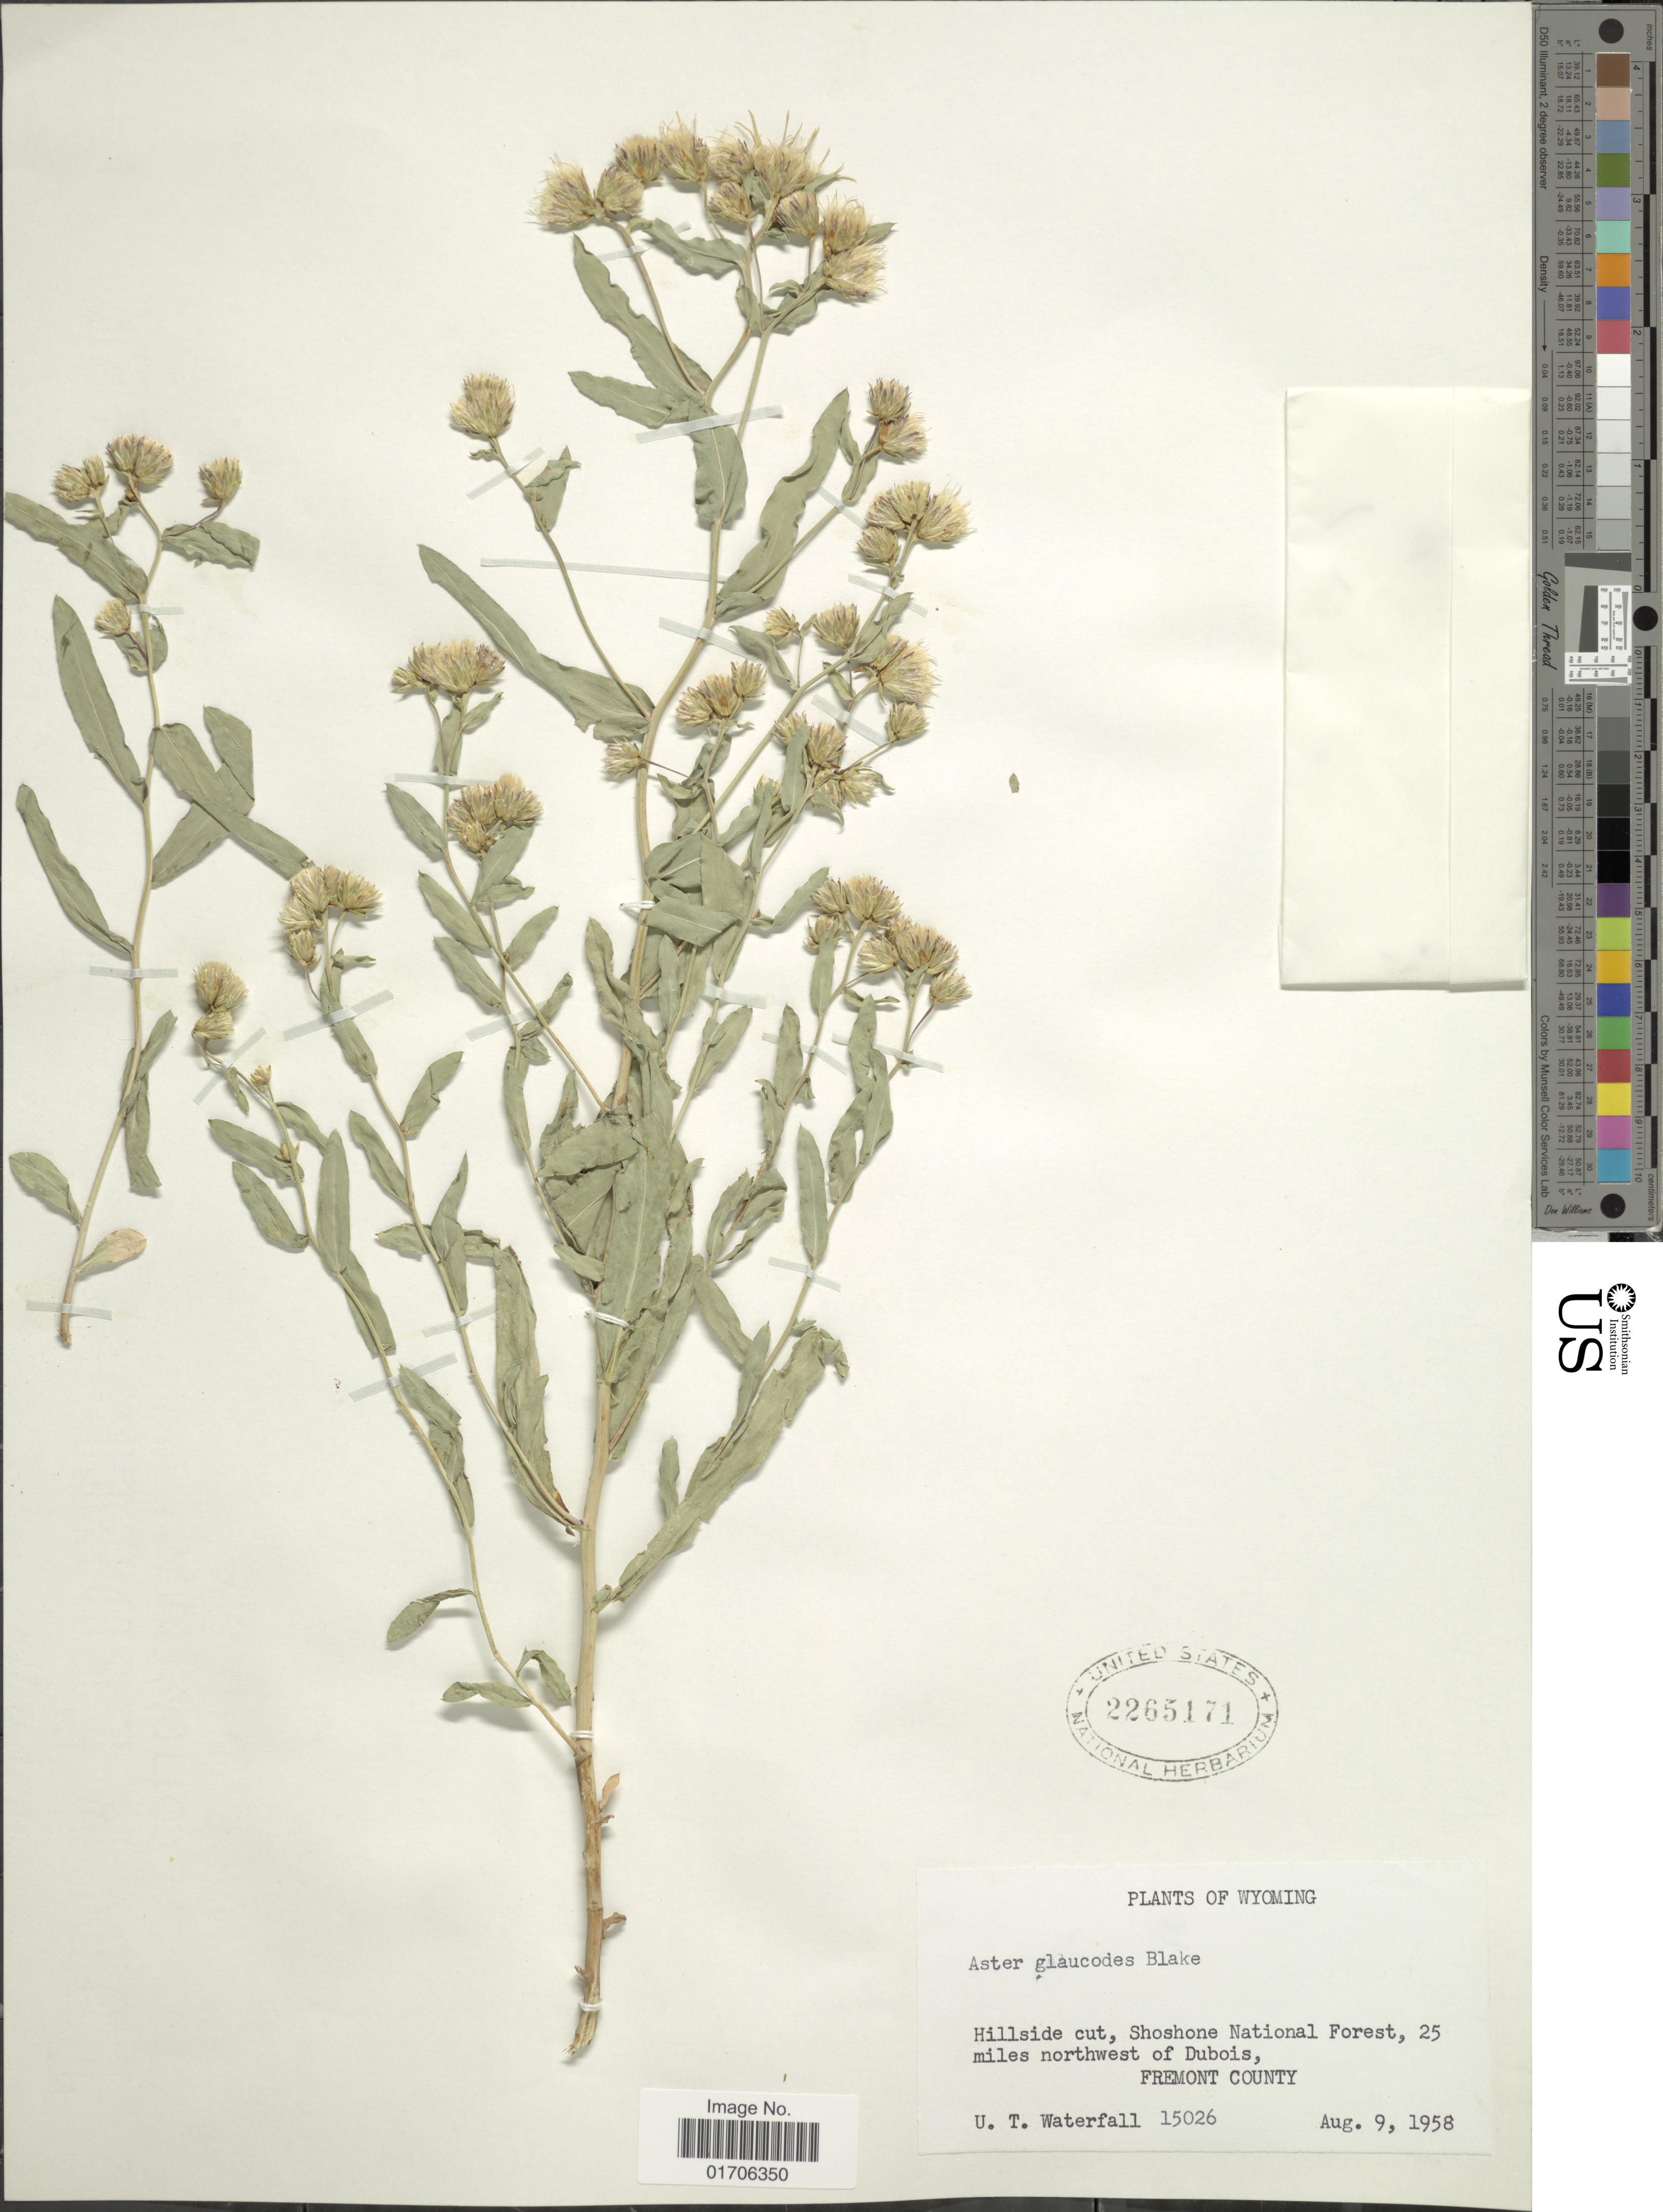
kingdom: Plantae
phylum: Tracheophyta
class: Magnoliopsida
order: Asterales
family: Asteraceae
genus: Eurybia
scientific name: Eurybia glauca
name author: (Nutt.) G.L. Nesom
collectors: U. T. Waterfall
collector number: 15026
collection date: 1958-08-09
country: United States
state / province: Wyoming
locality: Wyoming. Hillside cut, Shoshone National Forest, 25 miles northwest of Dubois, Fremont County.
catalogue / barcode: US 2265171